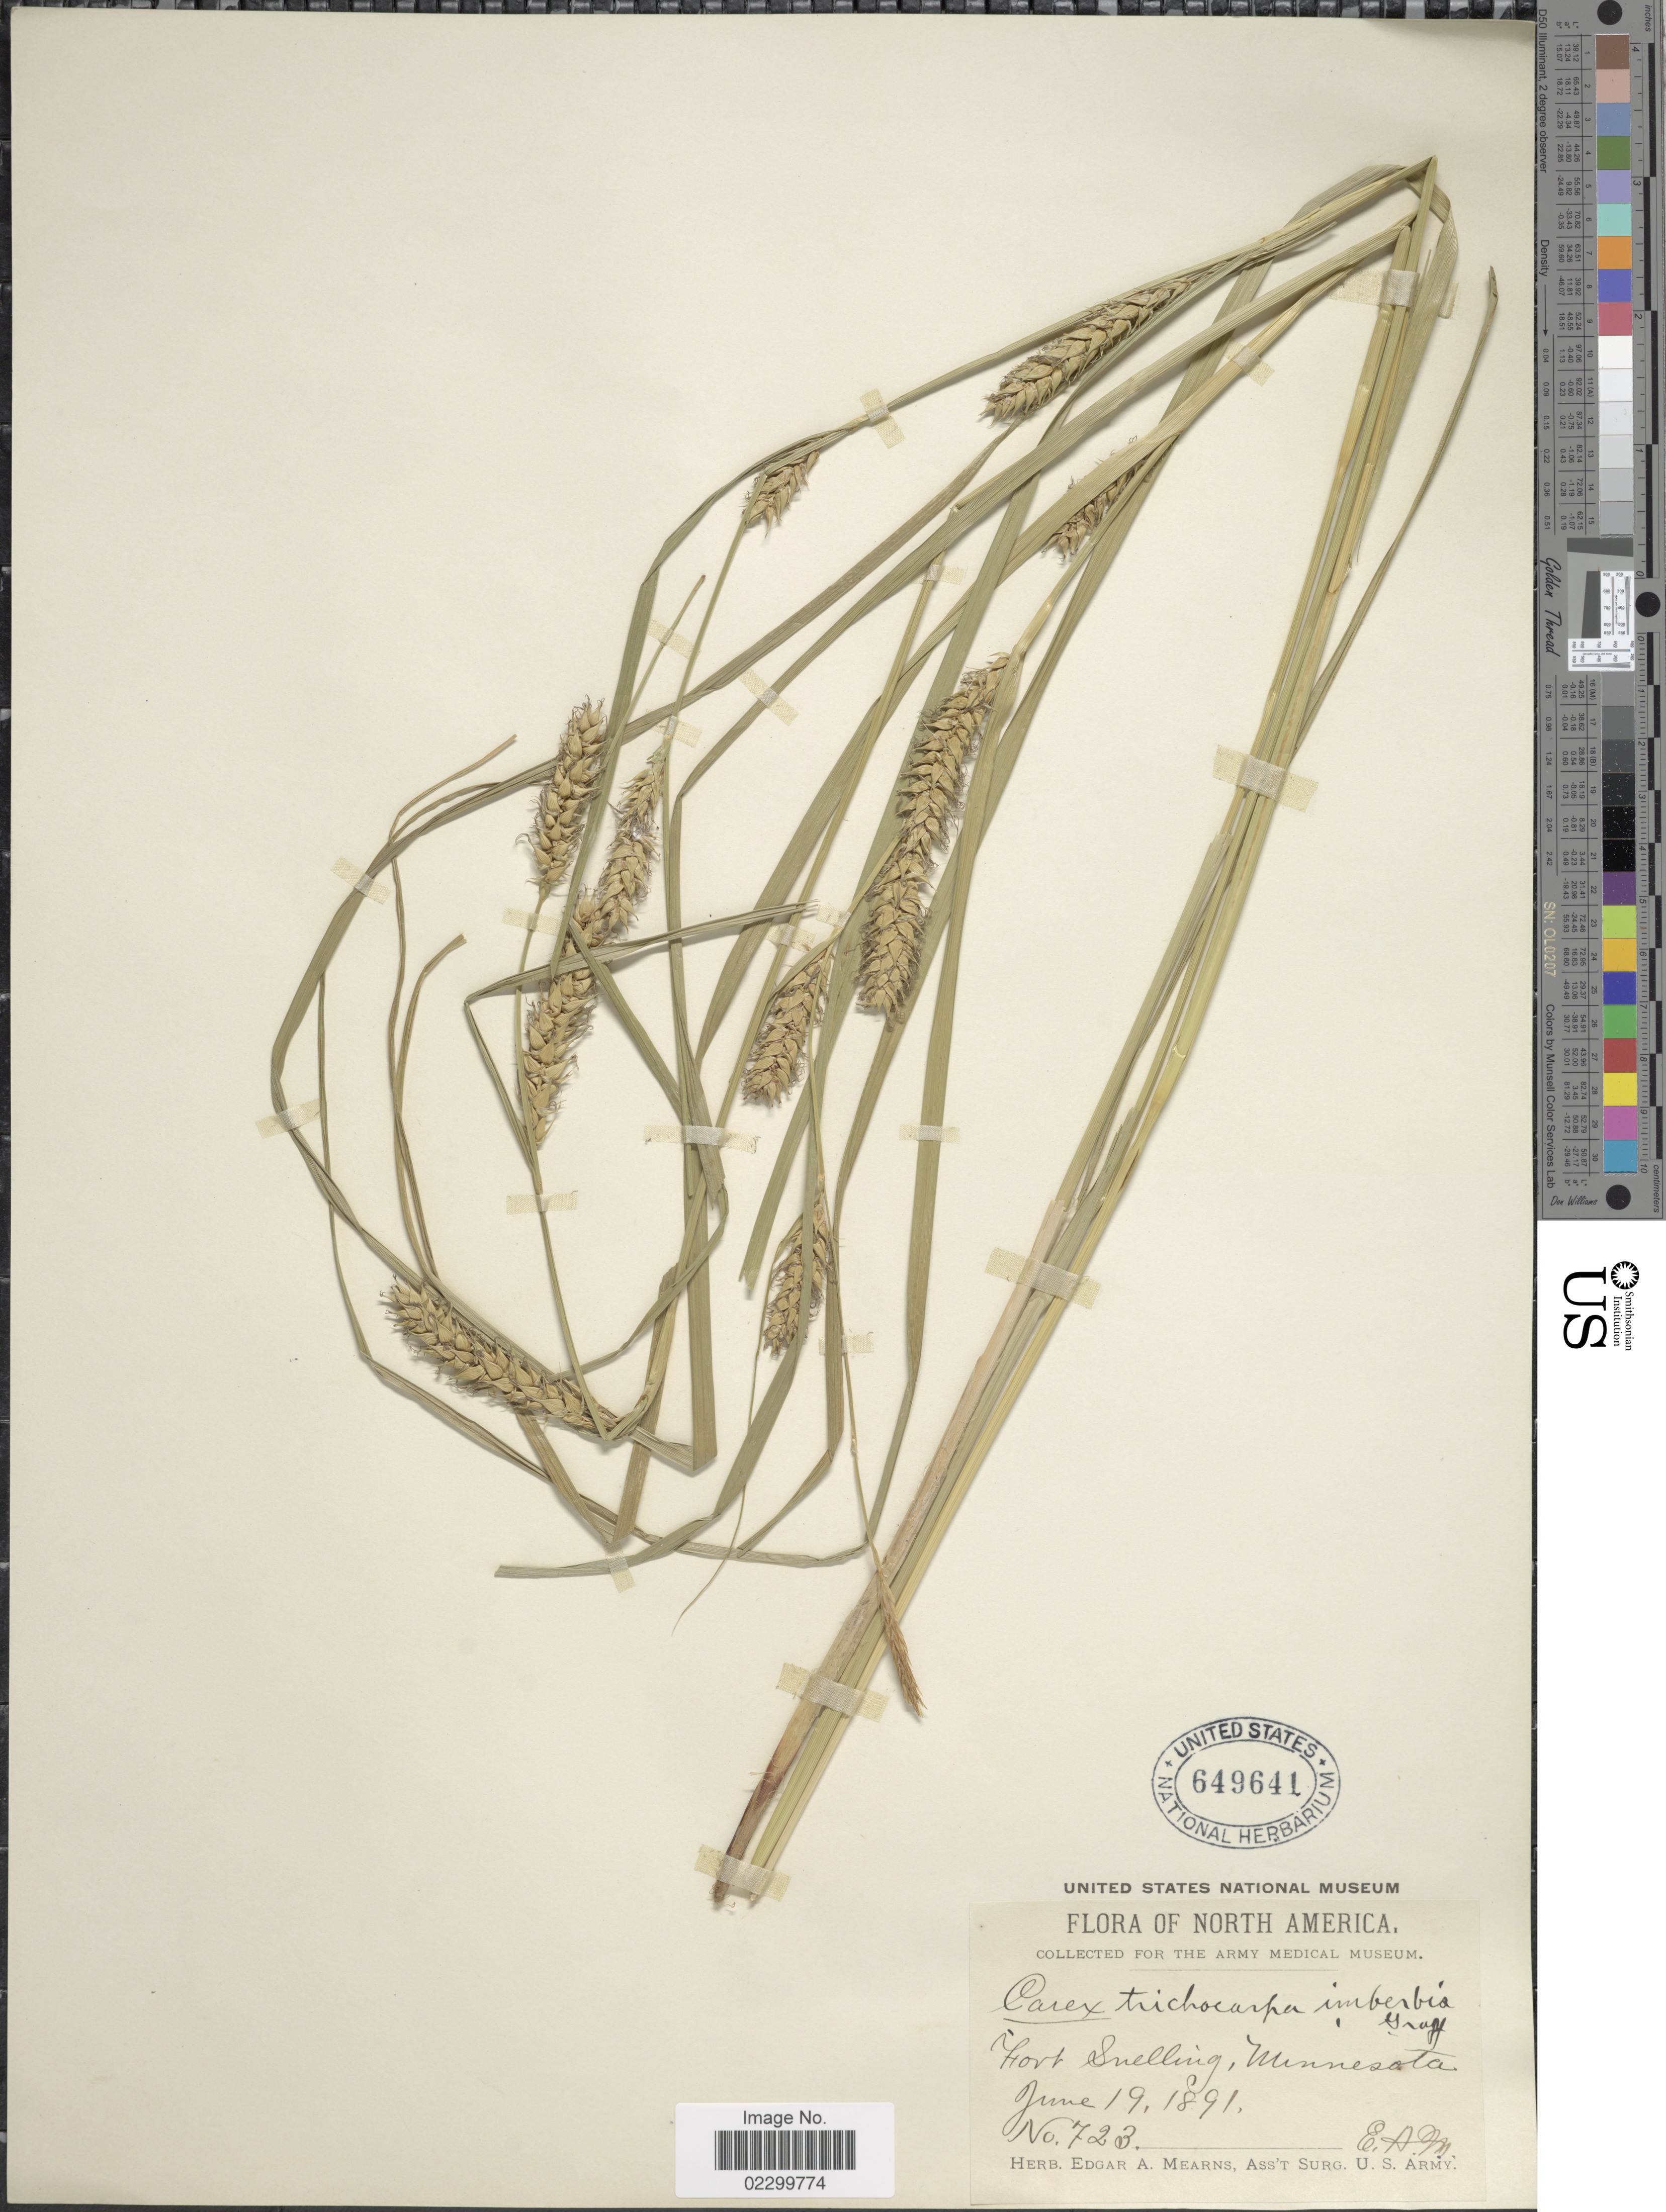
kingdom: Plantae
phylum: Tracheophyta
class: Liliopsida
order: Poales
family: Cyperaceae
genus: Carex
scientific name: Carex atherodes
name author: Spreng.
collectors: E. A. Mearns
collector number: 723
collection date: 1891-06-19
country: United States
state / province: Minnesota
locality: Fort Snelling.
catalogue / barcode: US 649641